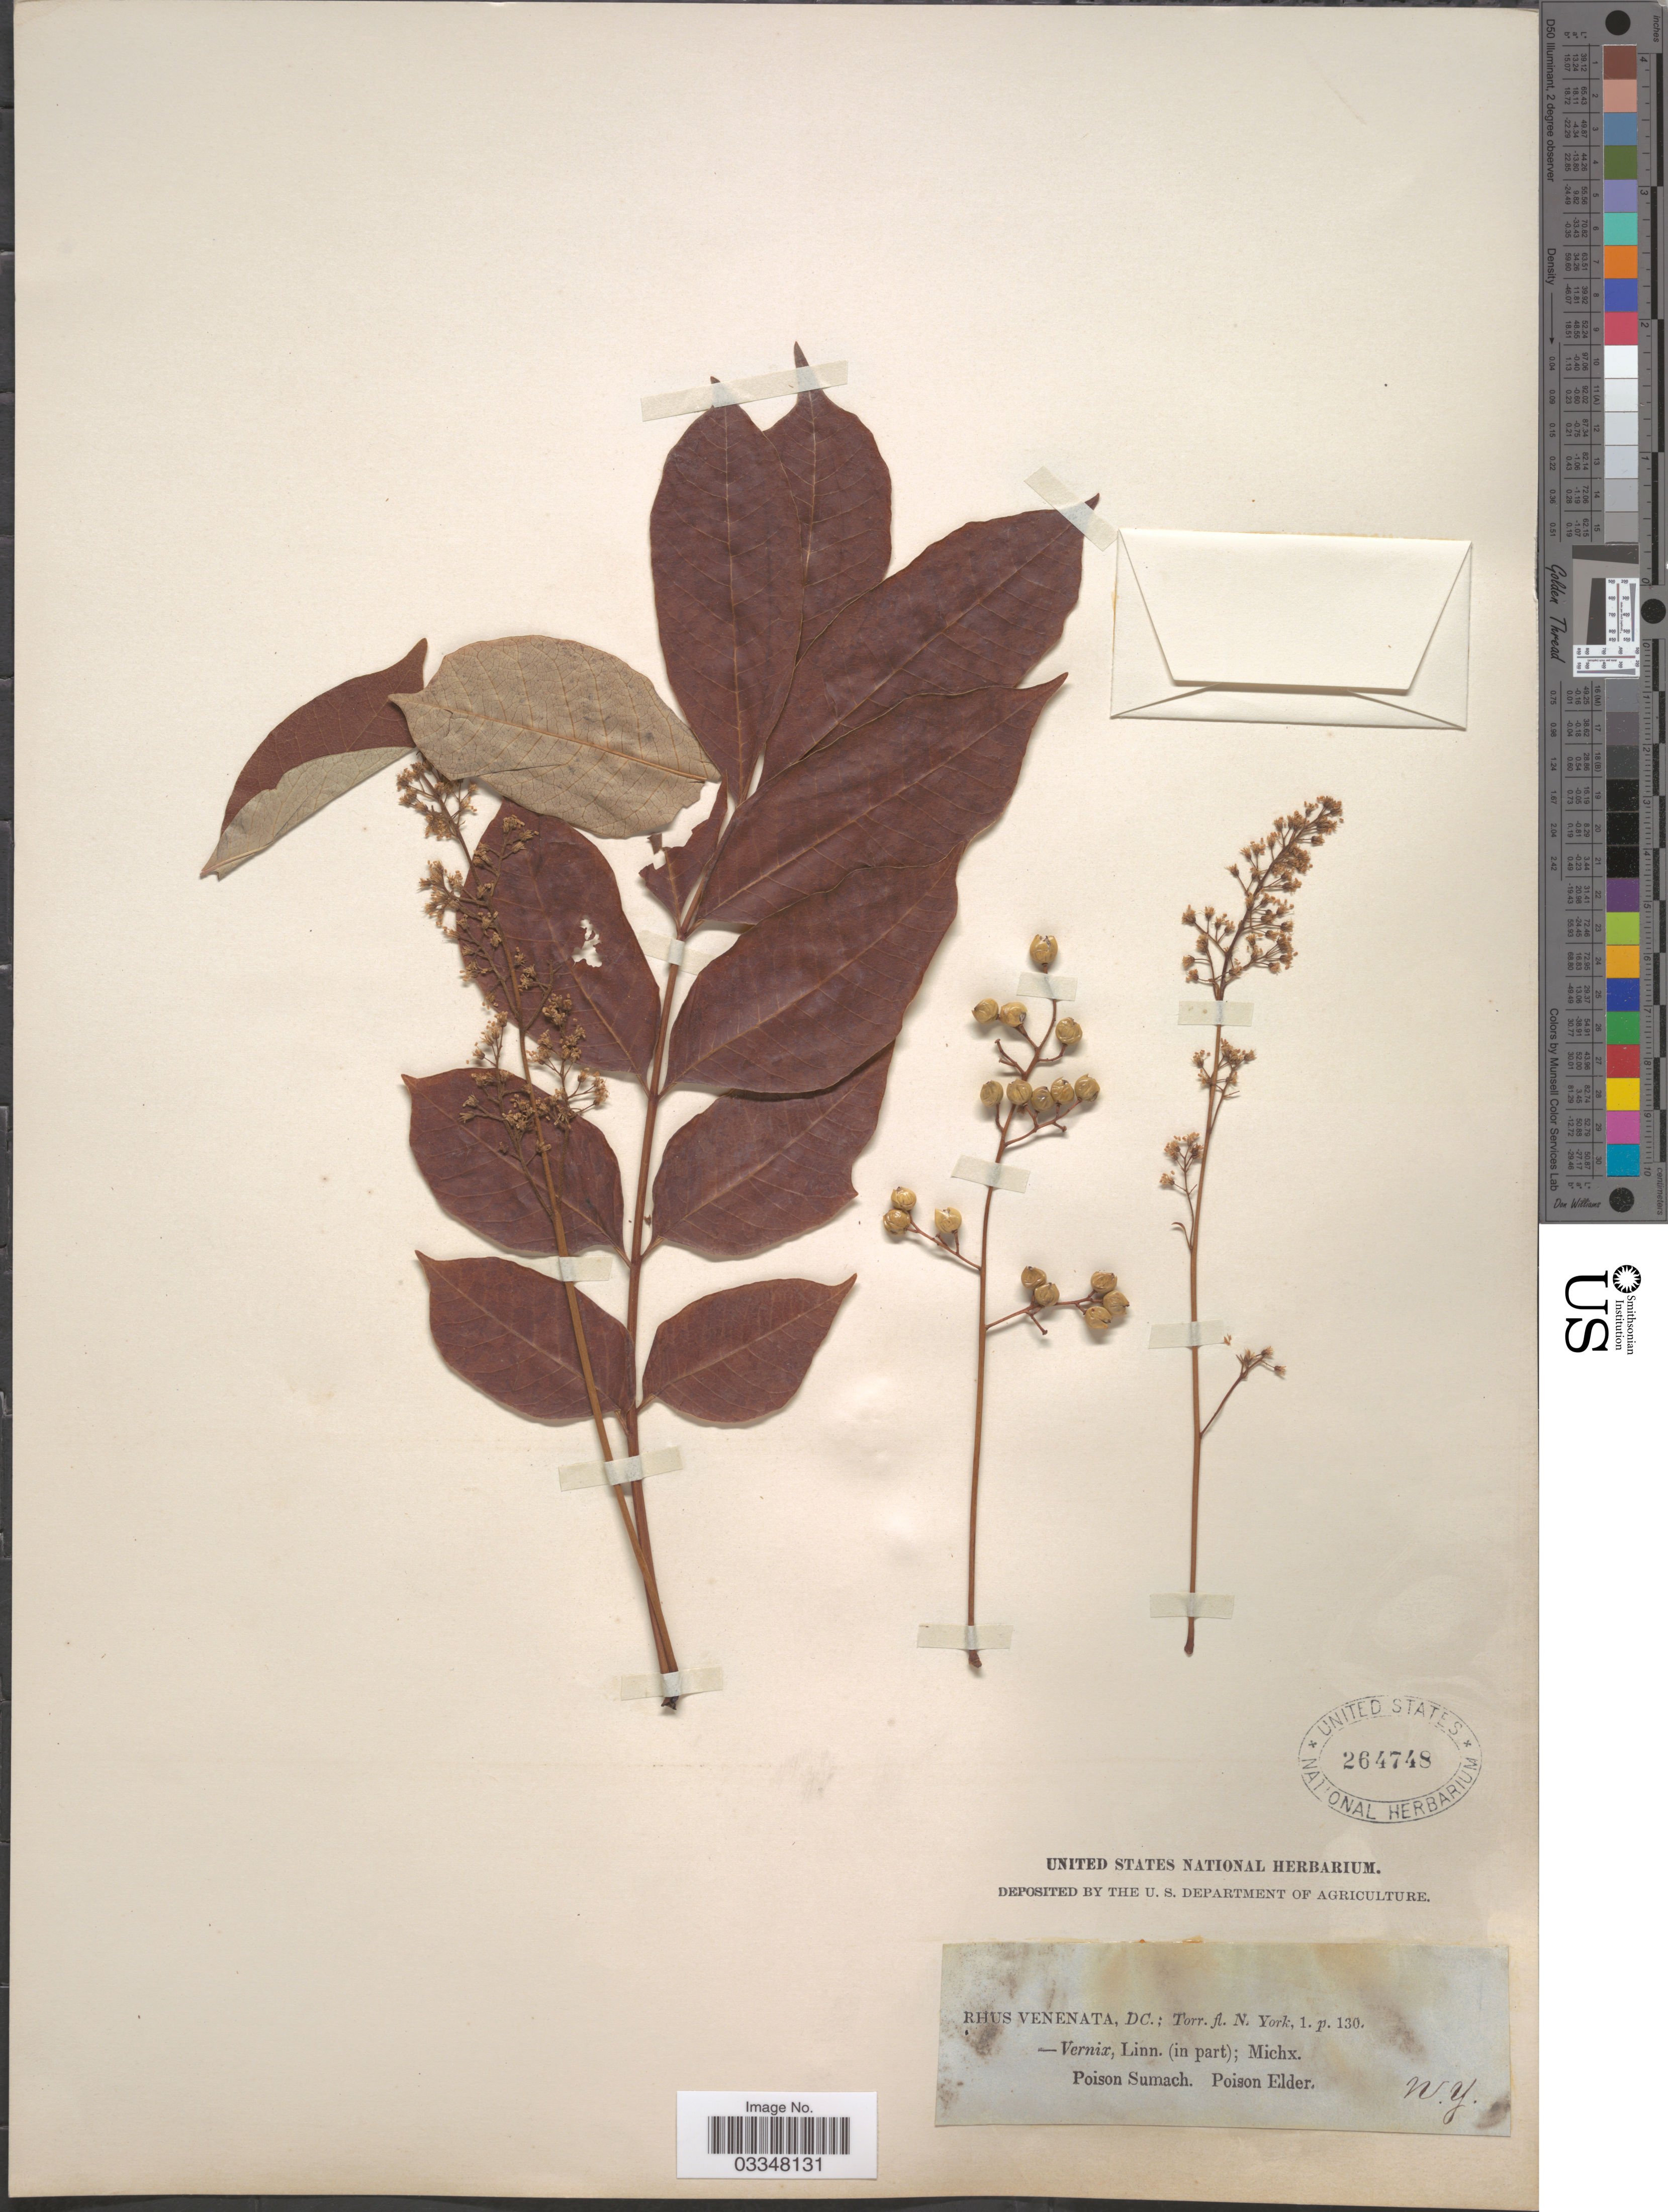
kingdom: Plantae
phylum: Tracheophyta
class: Magnoliopsida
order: Sapindales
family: Anacardiaceae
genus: Toxicodendron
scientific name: Toxicodendron vernix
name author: (L.) Kuntze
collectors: ex herb. United States National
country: United States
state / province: New York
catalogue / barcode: US 264748